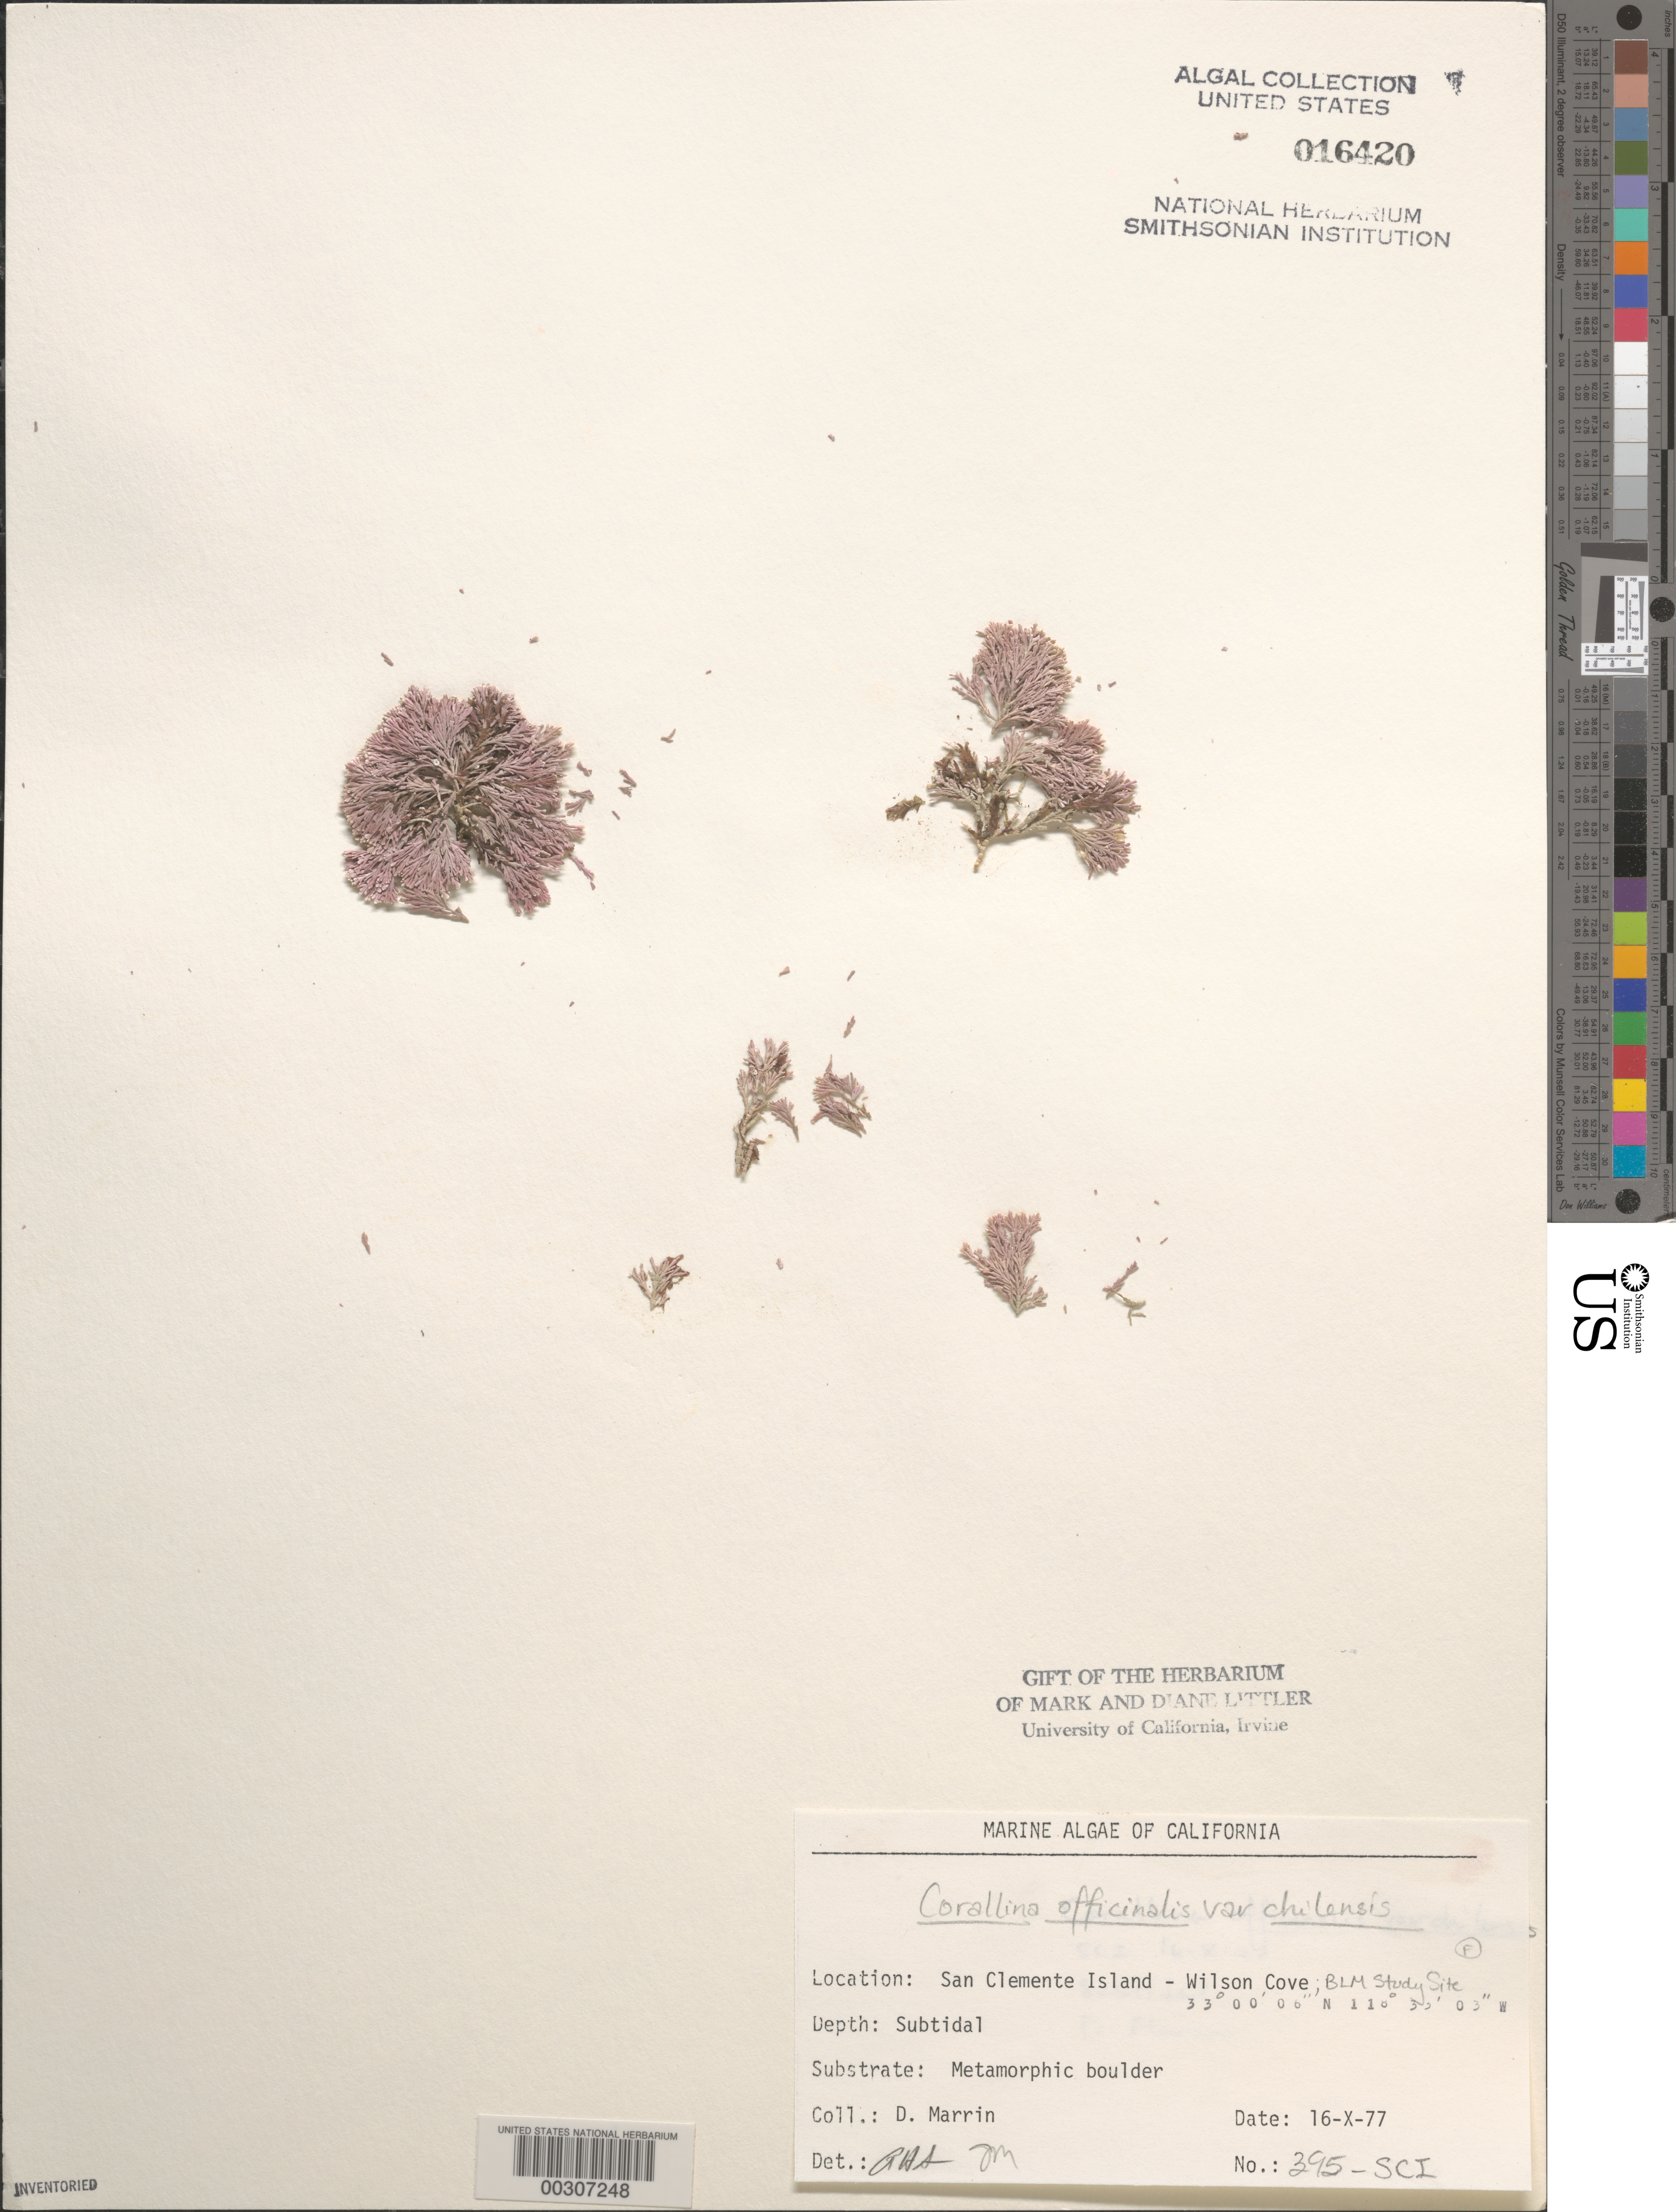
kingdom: Plantae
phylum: Rhodophyta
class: Florideophyceae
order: Corallinales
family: Corallinaceae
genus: Corallina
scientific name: Corallina officinalis var. chilensis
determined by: Sims, Robert H.; Murray, S. N.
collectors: D. Marrin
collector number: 395-sci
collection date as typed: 16 Oct 1977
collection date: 1977-10-16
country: United States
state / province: California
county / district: Los Angeles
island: San Clemente Island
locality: Wilson Cove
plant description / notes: BLM-SOCALBIGHT Rocky Intertidal Survey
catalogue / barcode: US 16420